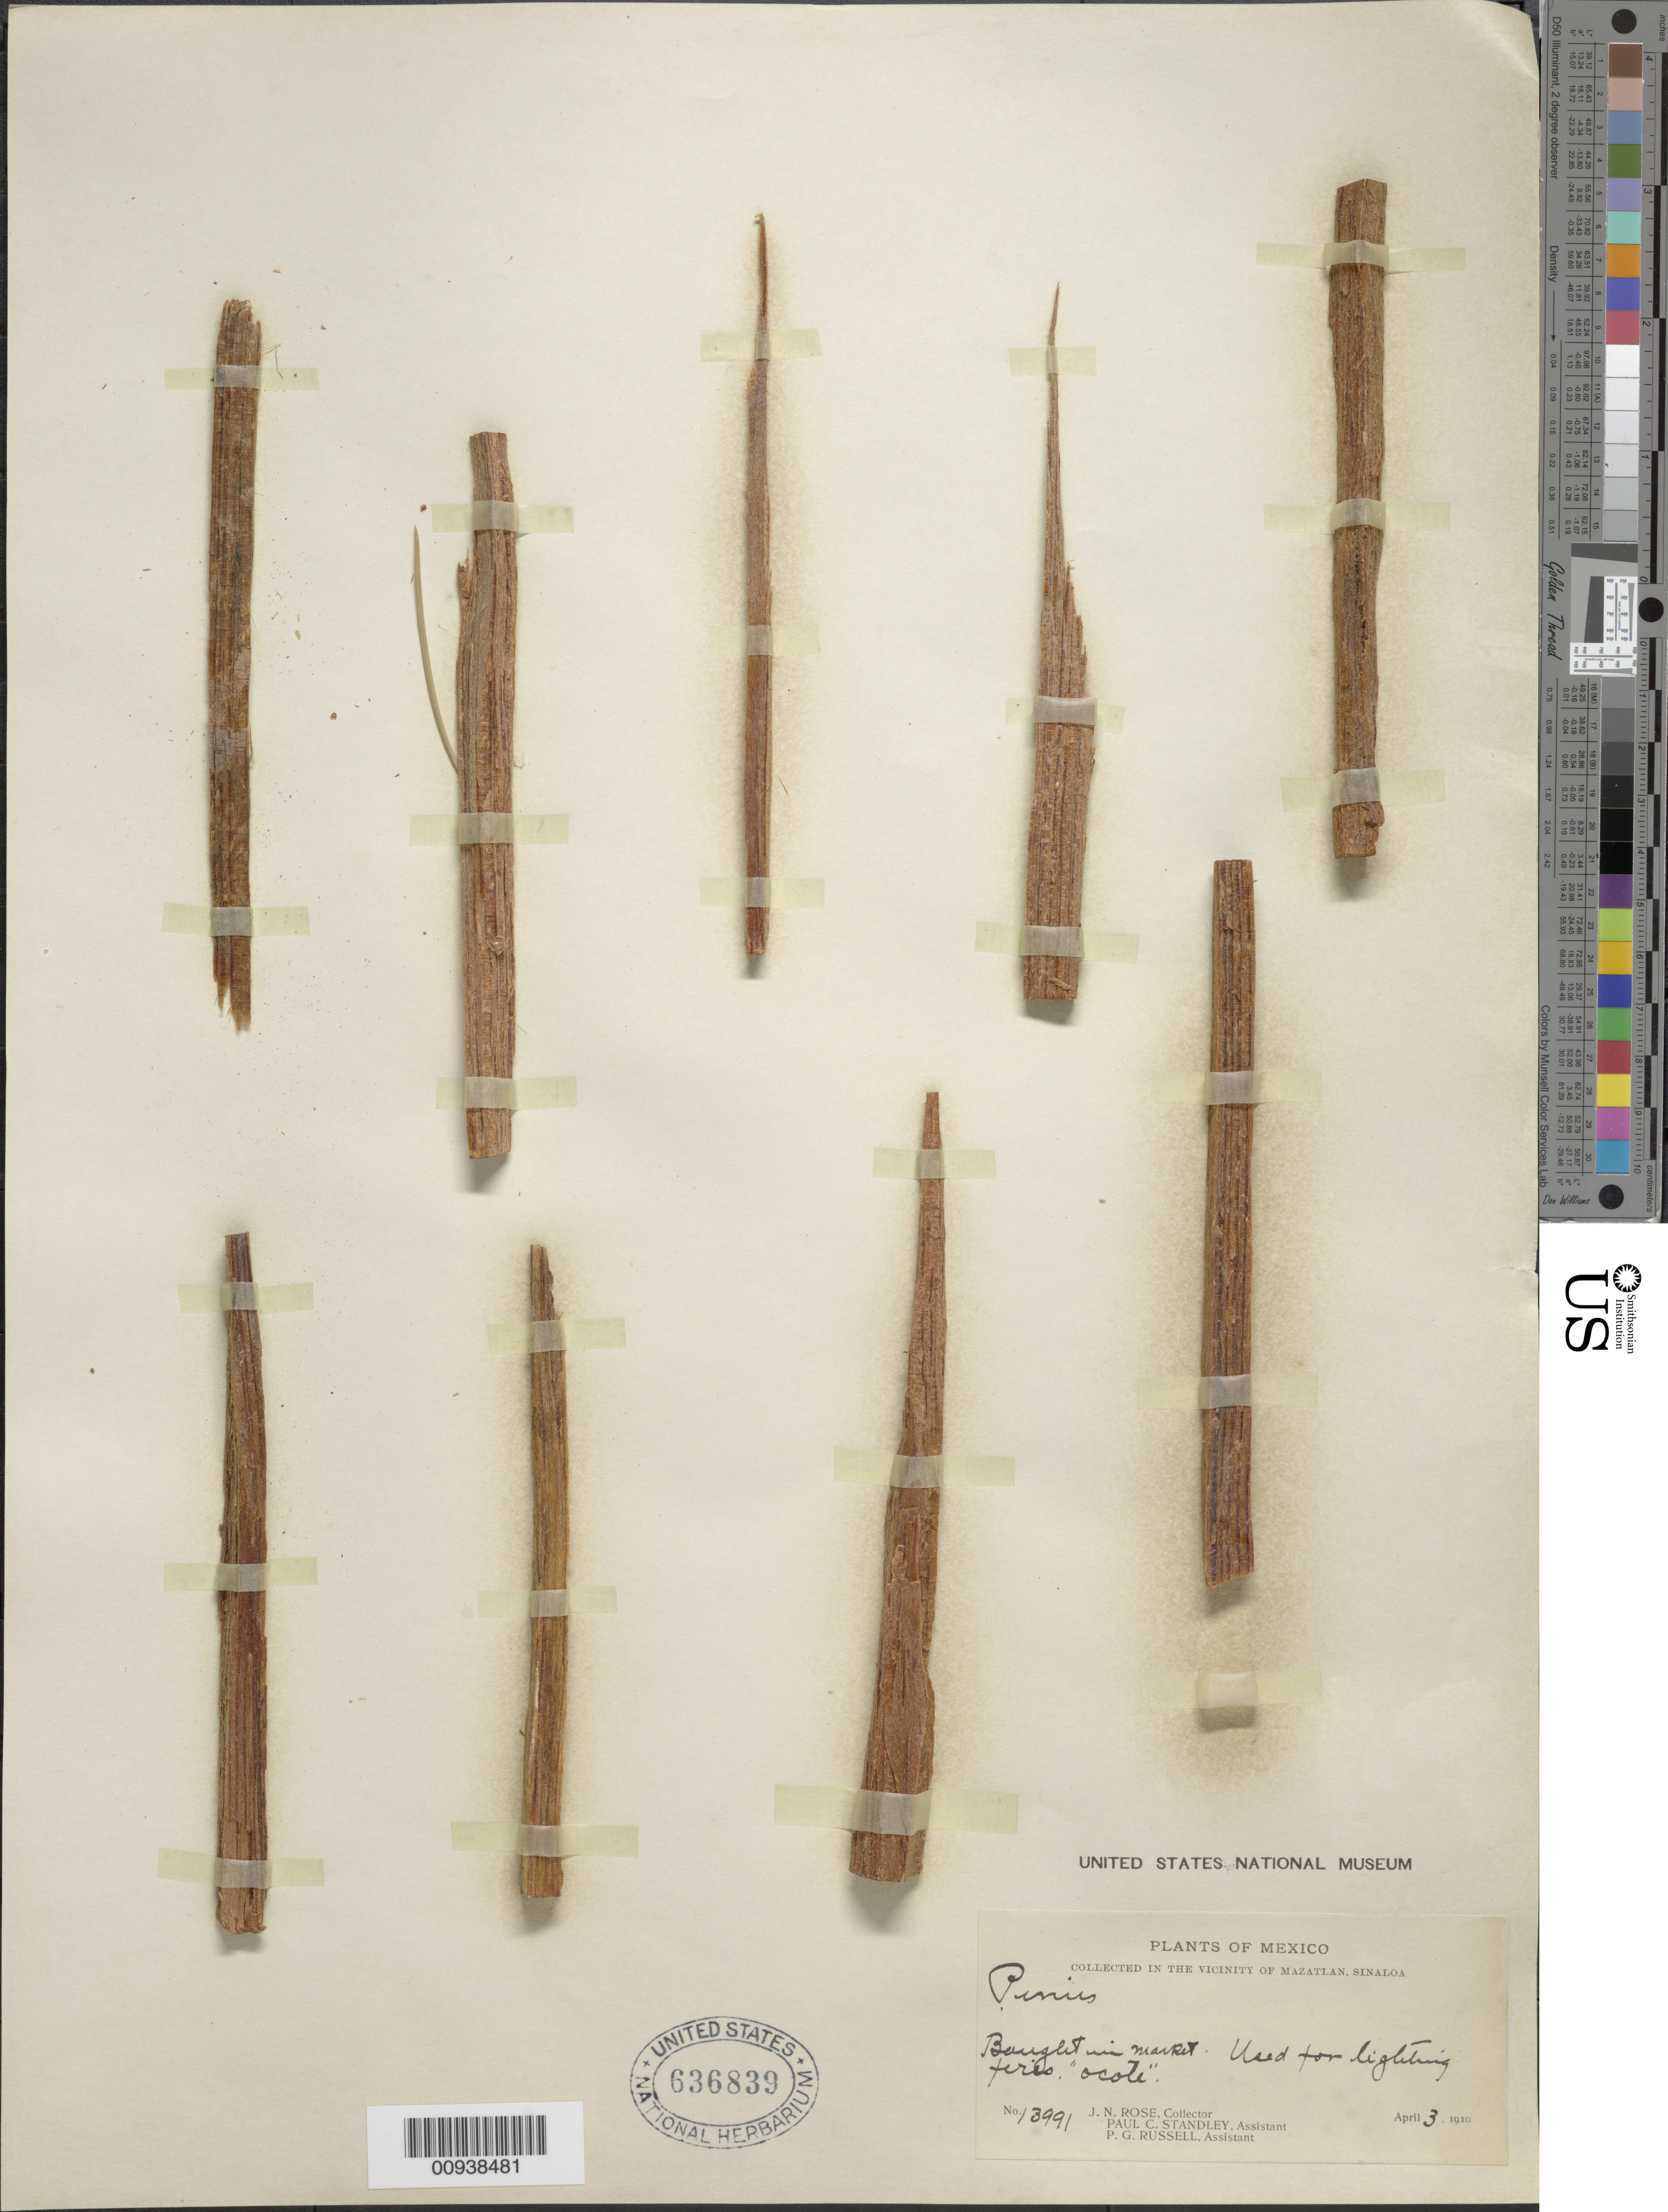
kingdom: Plantae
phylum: Tracheophyta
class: Pinopsida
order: Pinales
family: Pinaceae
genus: Pinus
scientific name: Pinus sp.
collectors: J. N. Rose, P. C. Standley & P. G. Russell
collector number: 13991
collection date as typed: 03 Apr 1910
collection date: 1910-04-03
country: Mexico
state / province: Sinaloa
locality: Vicinity of Mazatlan. Bought in market.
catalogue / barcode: US 636839